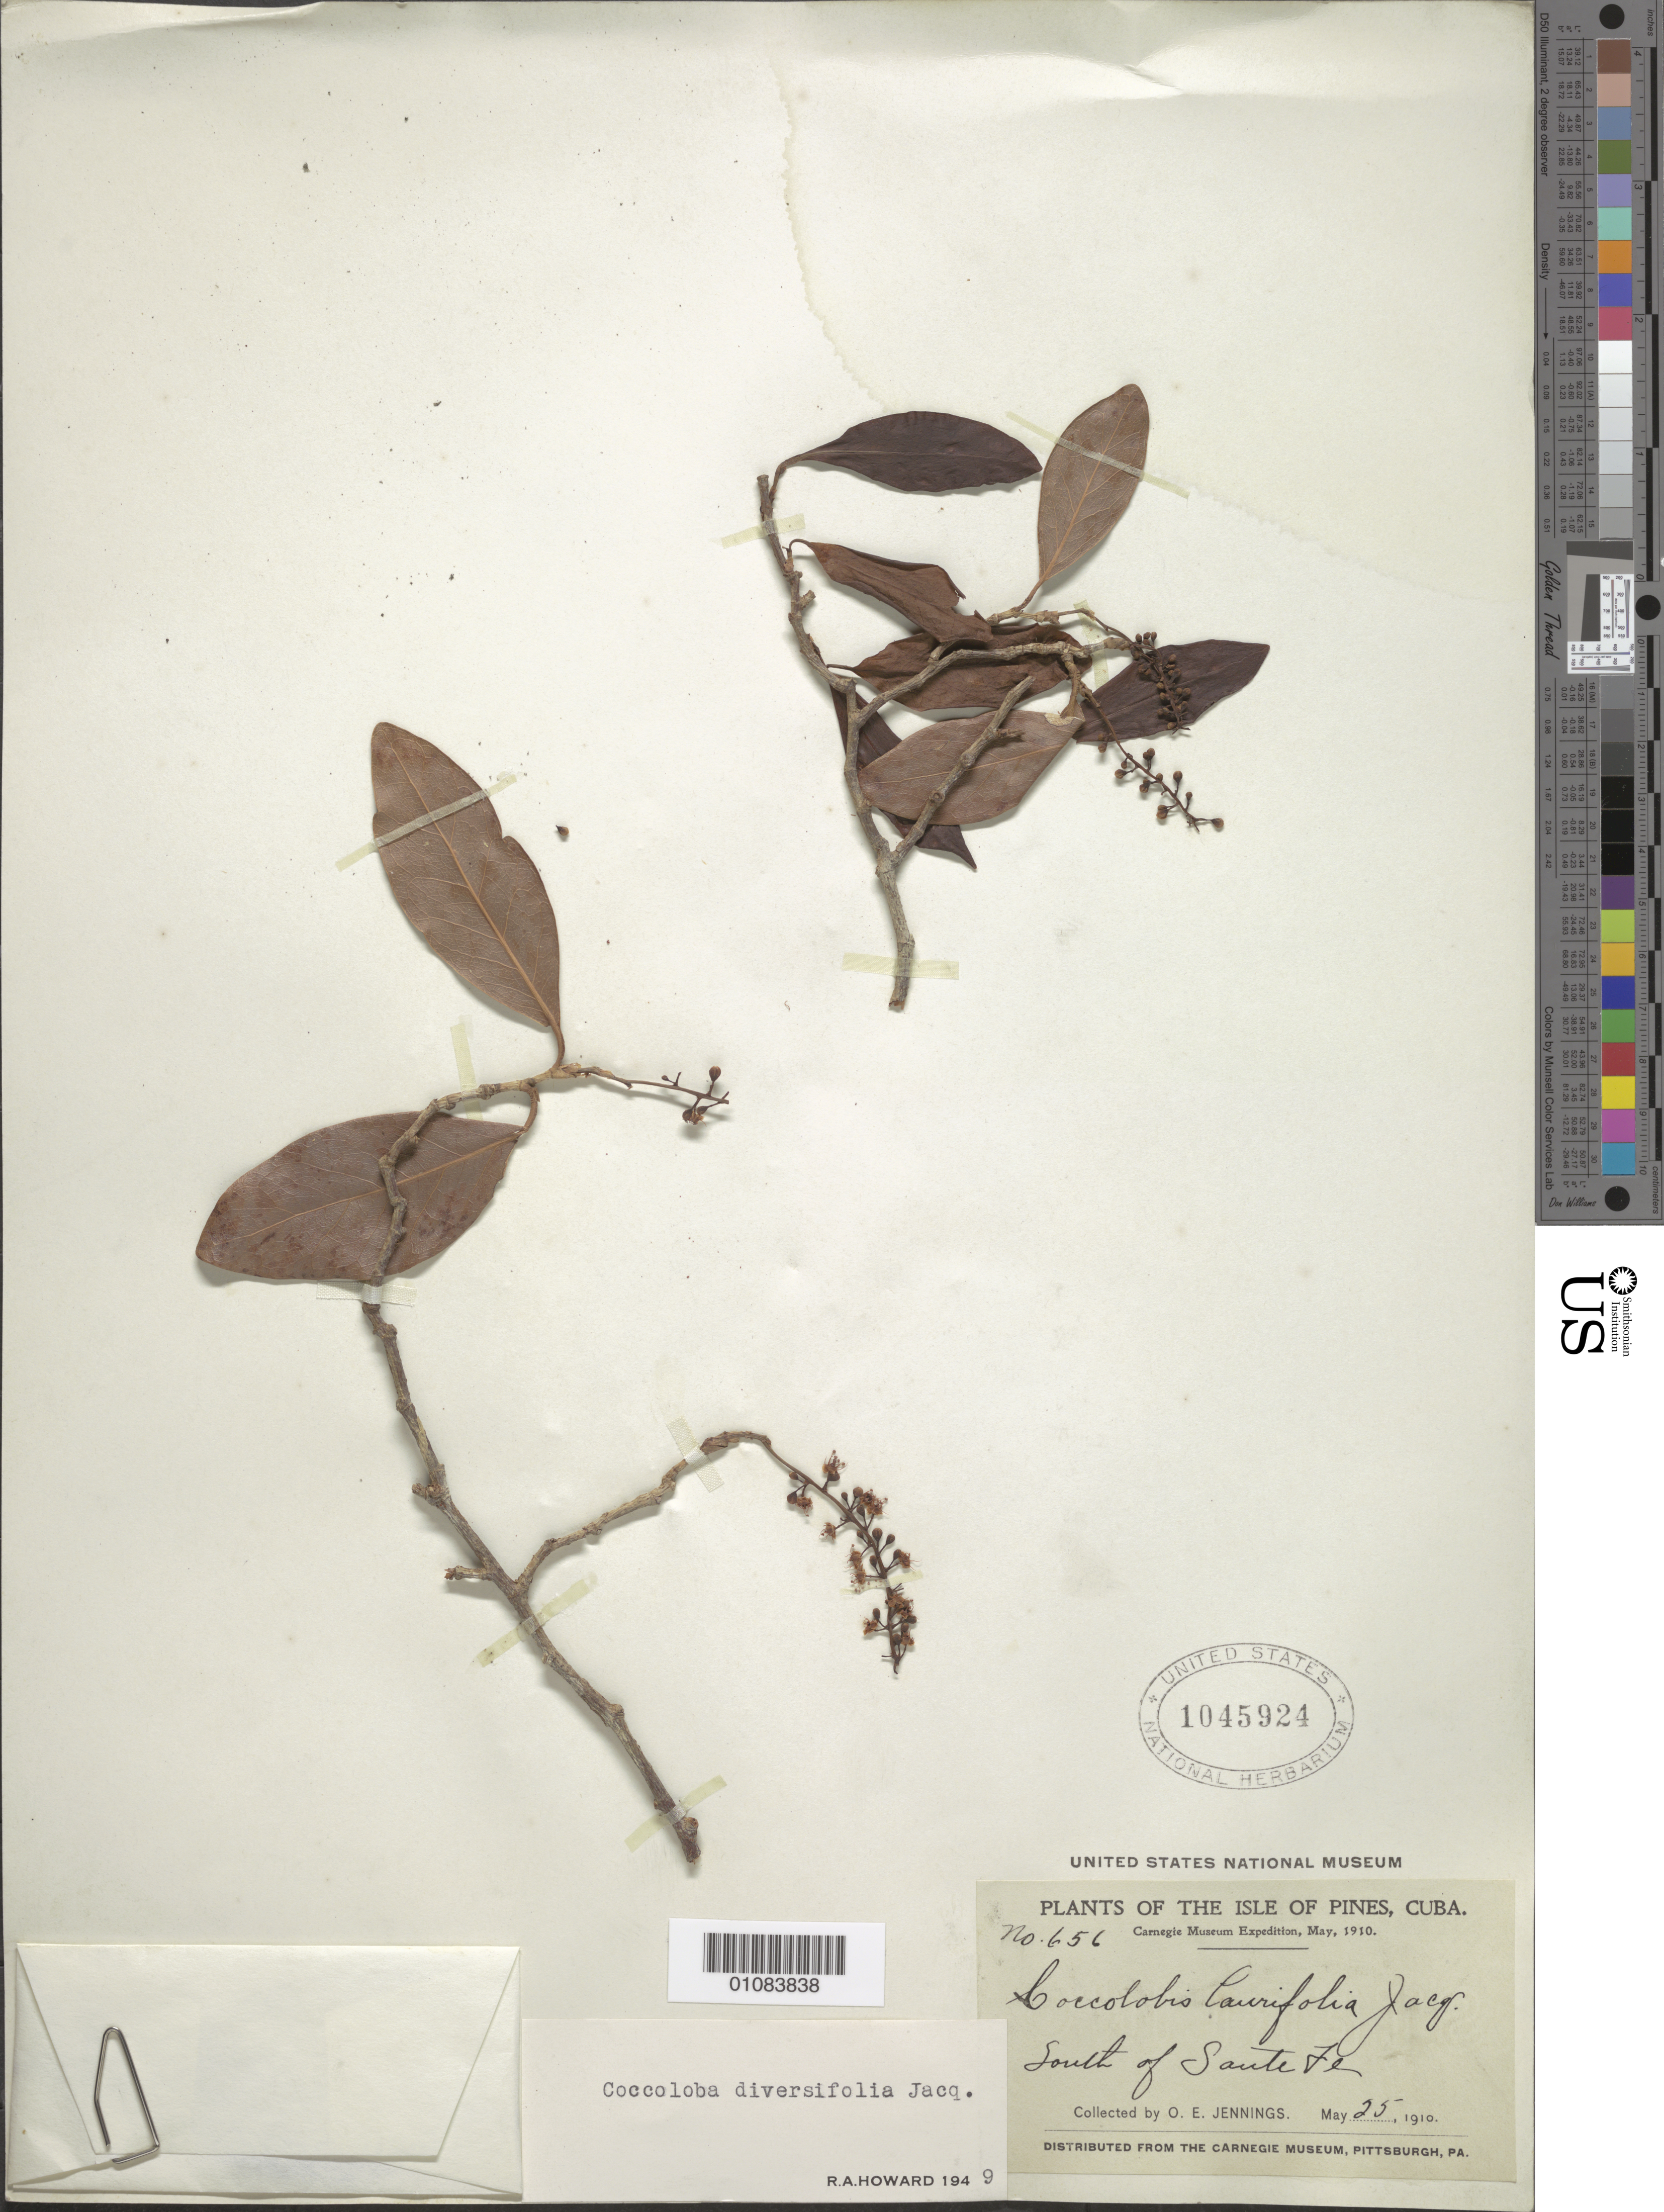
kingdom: Plantae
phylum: Tracheophyta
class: Magnoliopsida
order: Caryophyllales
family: Polygonaceae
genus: Coccoloba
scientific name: Coccoloba diversifolia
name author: Jacq.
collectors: R. A. Howard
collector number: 656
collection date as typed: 25 May 1910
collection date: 1910-05-25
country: Cuba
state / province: Isla de La Juventud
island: Isla de la Juventud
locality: Isle of Pines, south of Sante Fe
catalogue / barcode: US 1045924